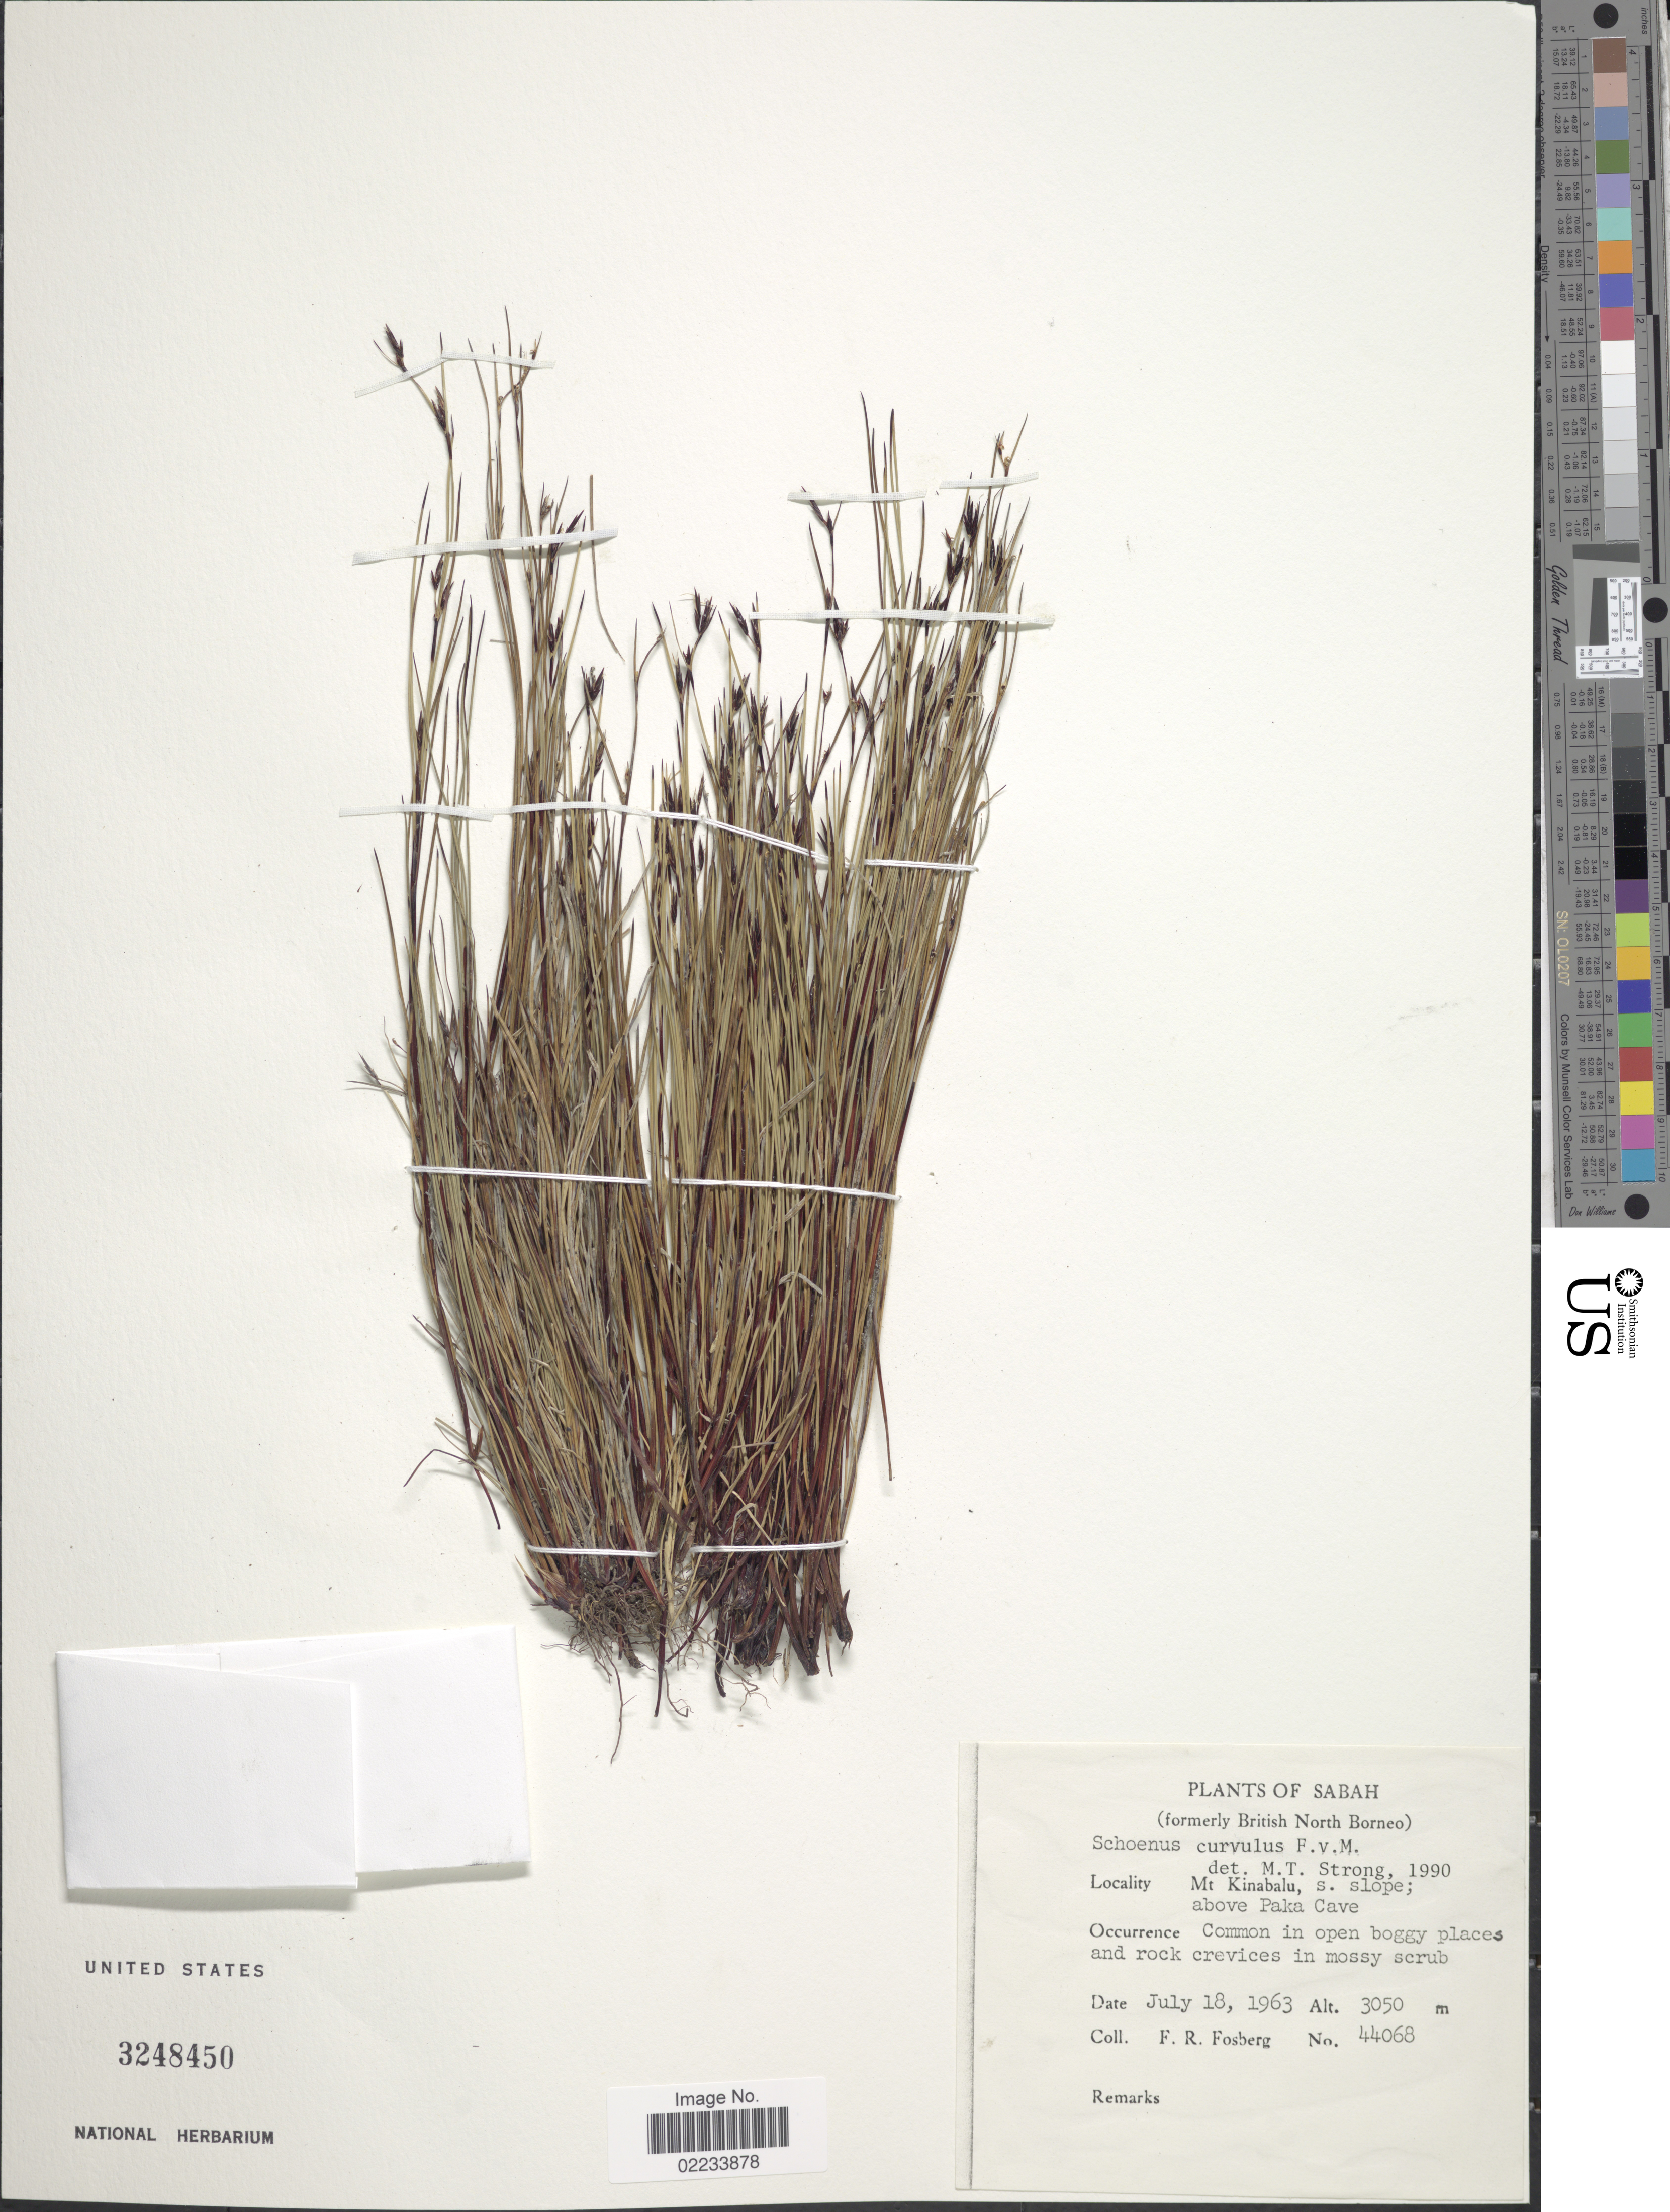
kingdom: Plantae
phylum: Tracheophyta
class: Liliopsida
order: Poales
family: Cyperaceae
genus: Schoenus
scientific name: Schoenus curvulus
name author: F. Muell.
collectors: F. R. Fosberg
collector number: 44068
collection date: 1963-07-18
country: Malaysia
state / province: Sabah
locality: Sabah (formerly British North Borneo), Mt Kinabalu, s. slope; above Paka Cave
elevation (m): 3050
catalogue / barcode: US 3248450